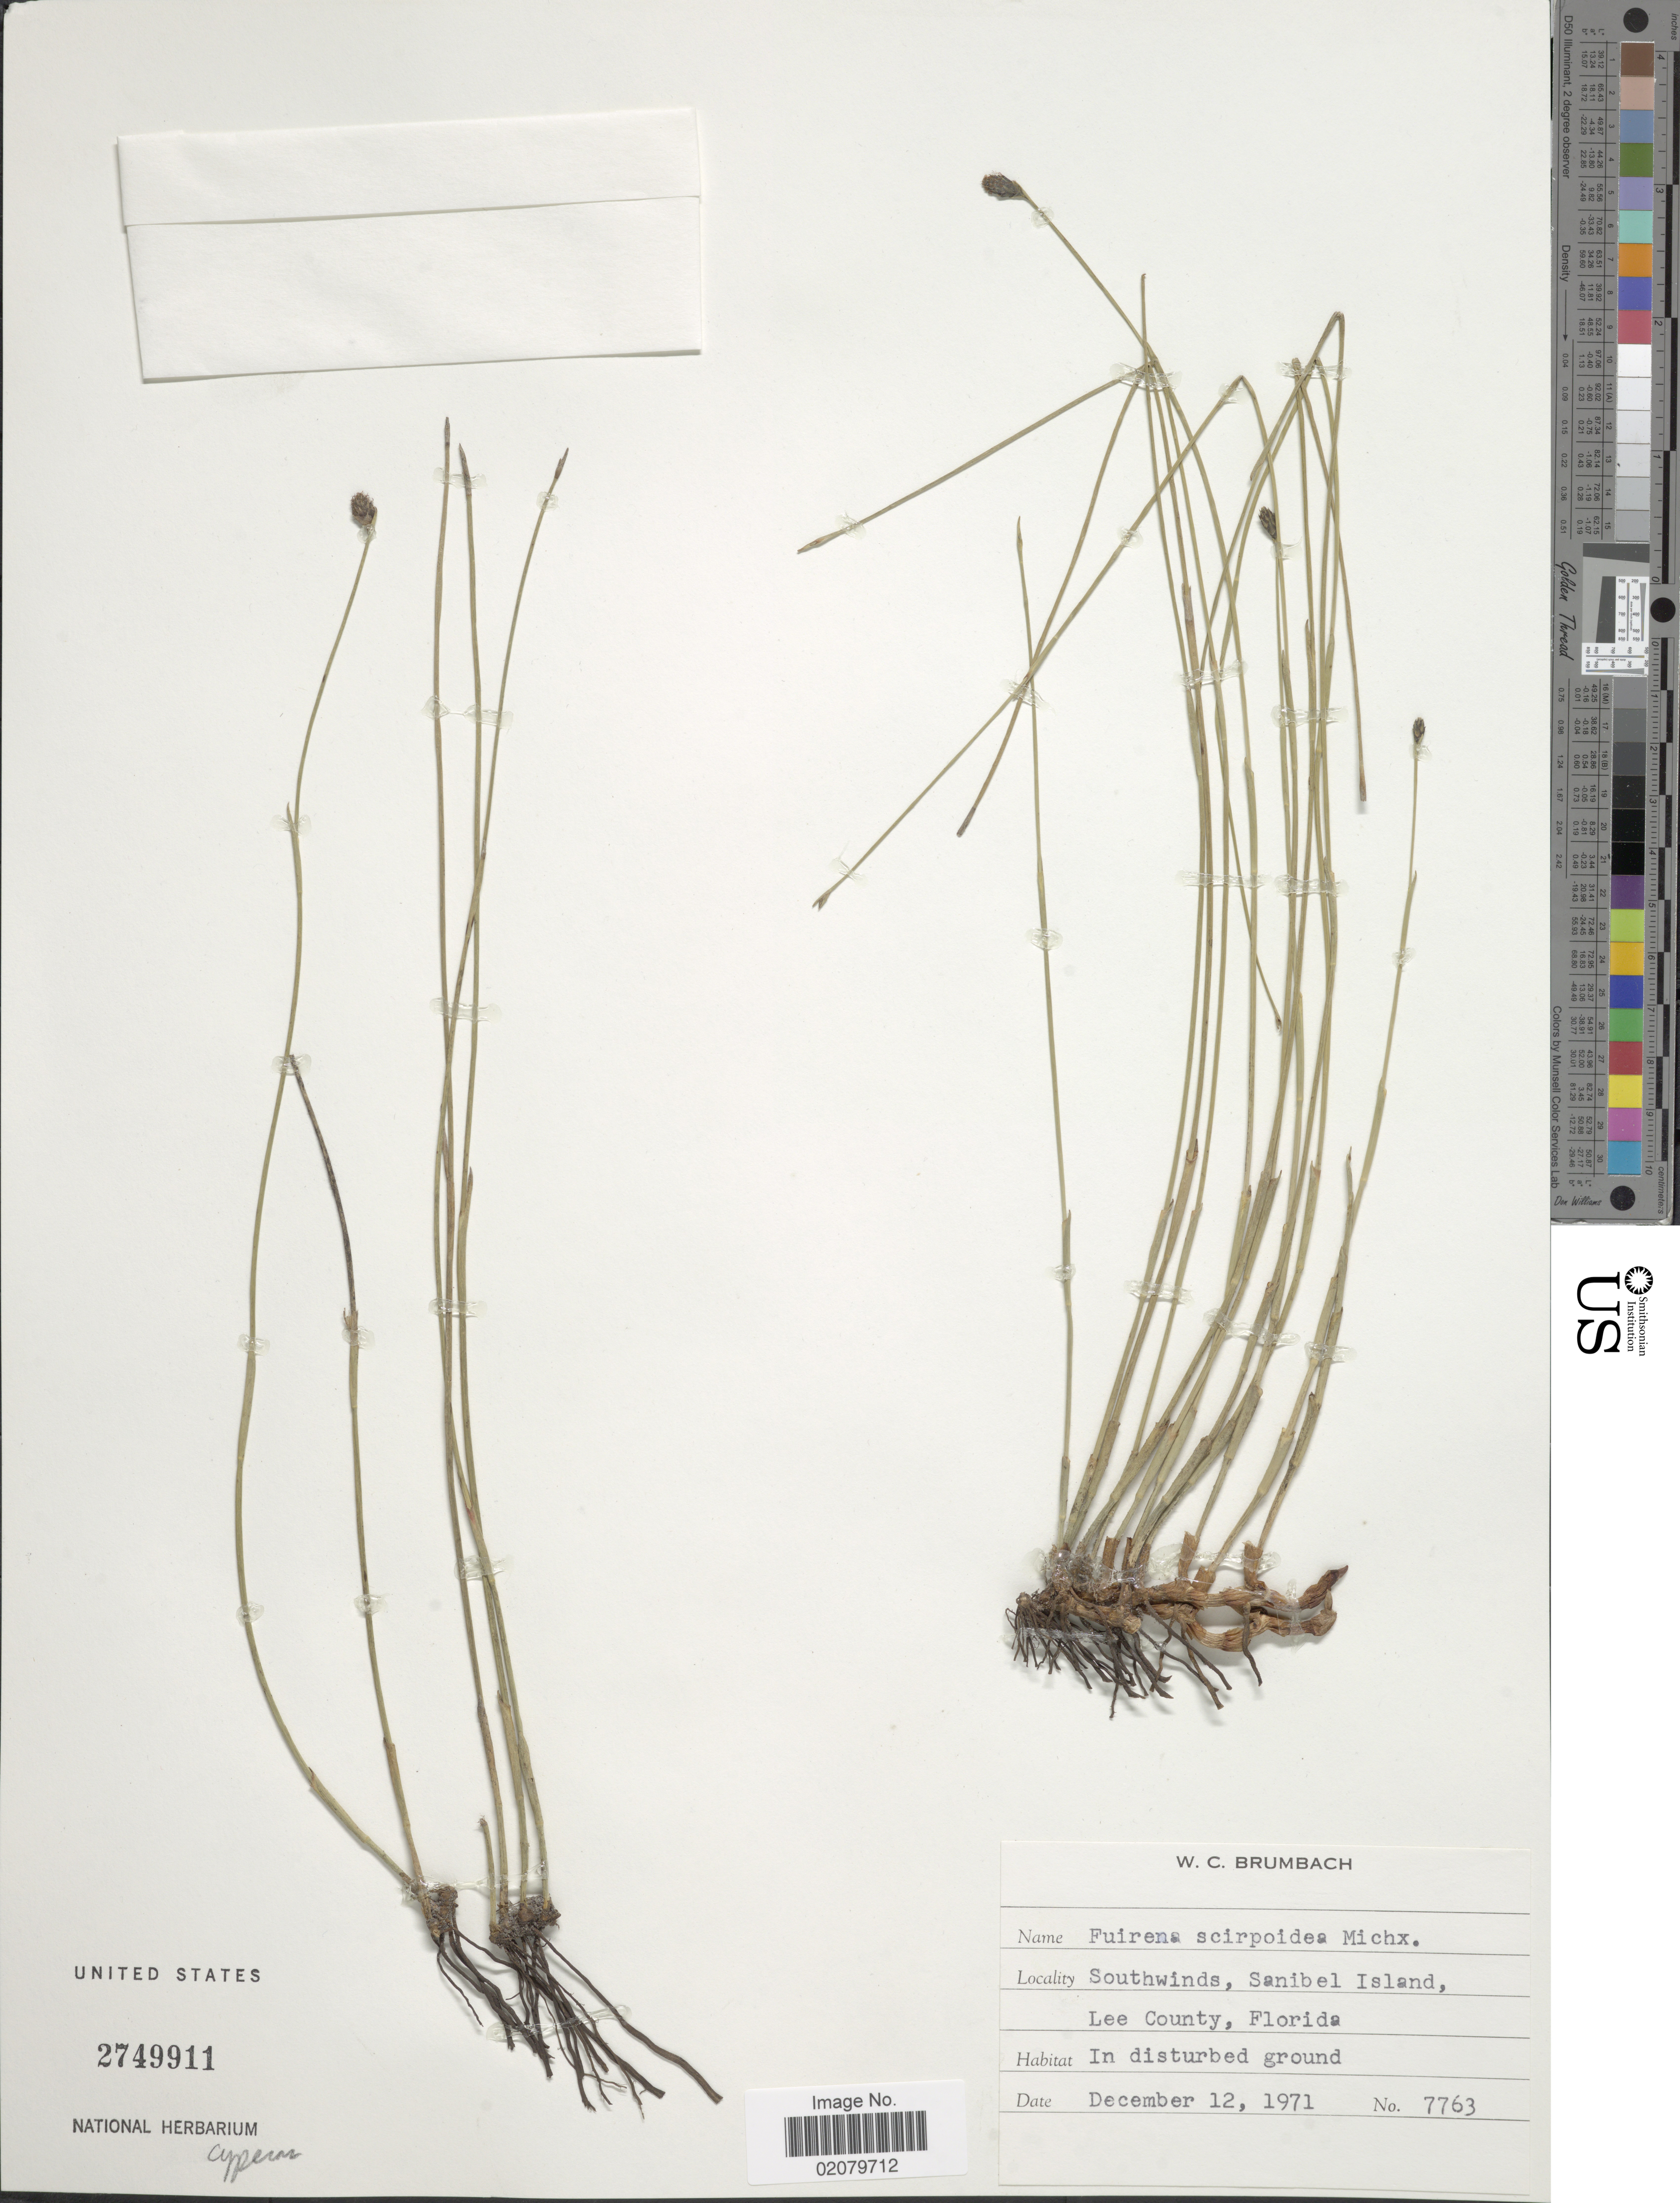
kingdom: Plantae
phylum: Tracheophyta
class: Liliopsida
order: Poales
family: Cyperaceae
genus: Fuirena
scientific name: Fuirena scirpoidea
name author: Michx.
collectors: W. C. Brumbach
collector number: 7763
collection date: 1971-12-12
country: United States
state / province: Florida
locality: Southwinds, Sanibel Island, Lee County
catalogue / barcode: US 2749911